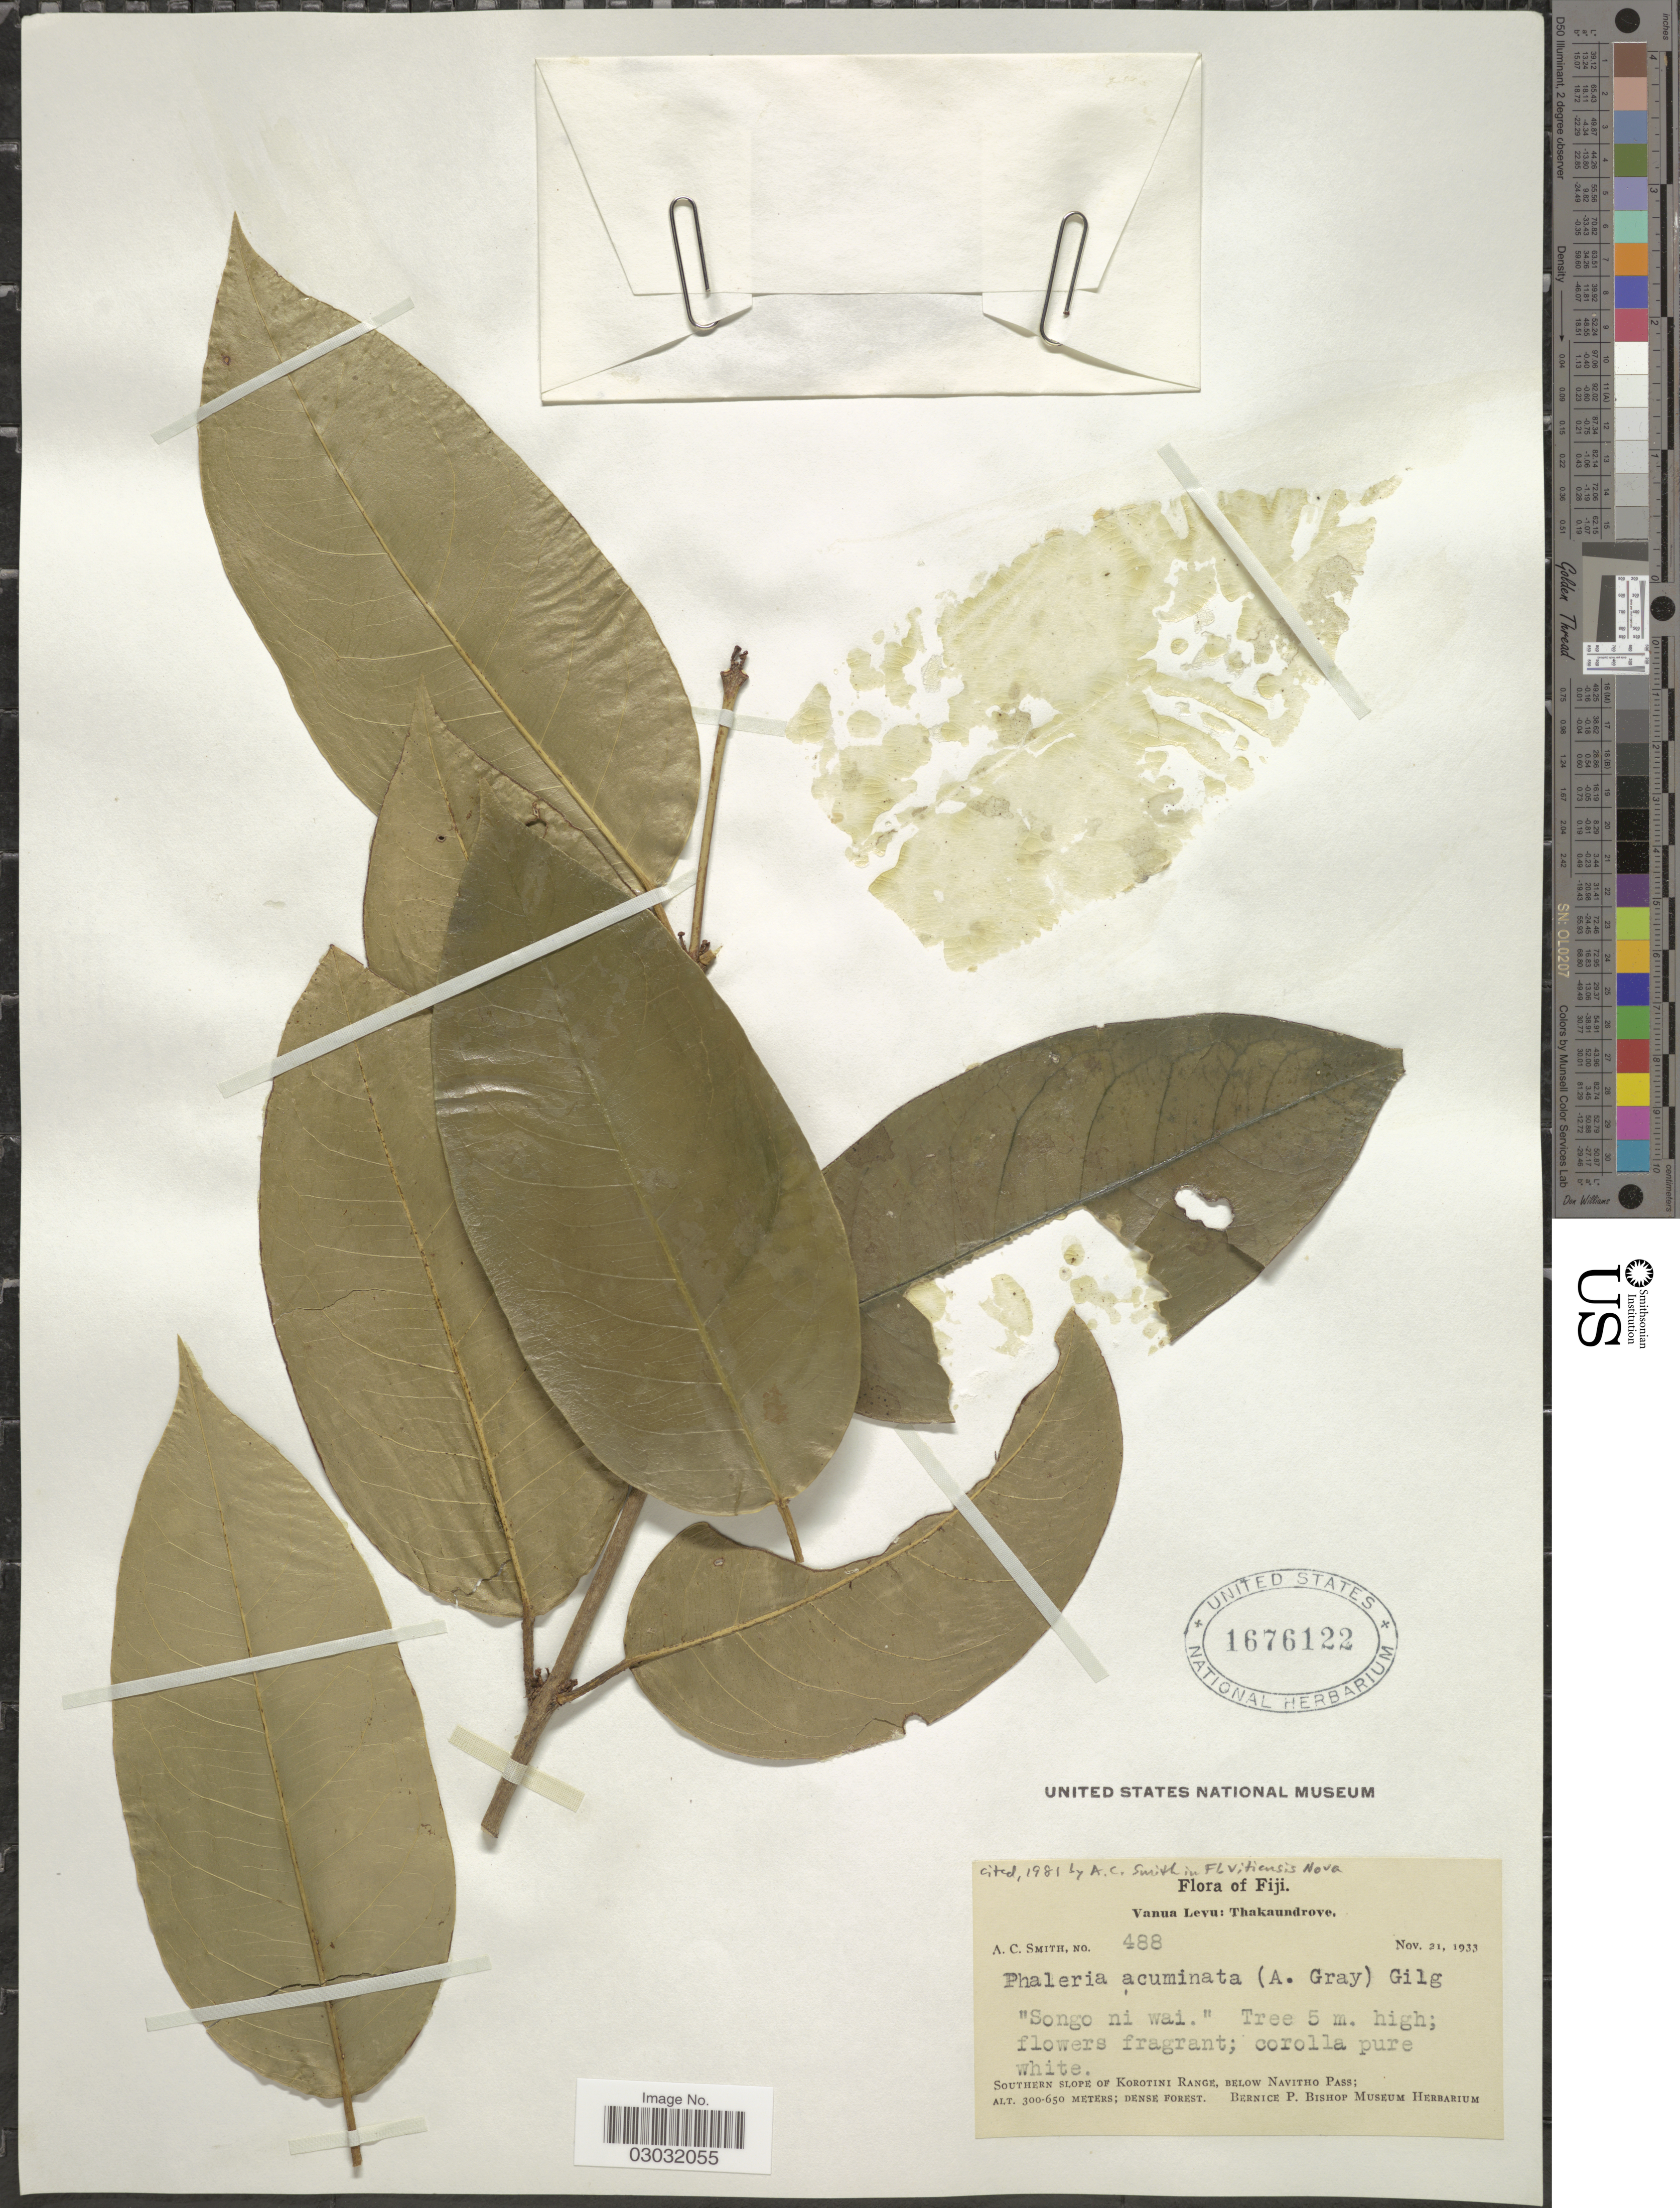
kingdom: Plantae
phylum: Tracheophyta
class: Magnoliopsida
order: Malvales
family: Thymelaeaceae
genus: Phaleria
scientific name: Phaleria acuminata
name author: (A. Gray) Gilg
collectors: A. C. Smith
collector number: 488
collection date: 1933-11-21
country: Fiji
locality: Vanua Levu: Thakaundrove, Southern slope of Korotini Range, below Navitho Pass.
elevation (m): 300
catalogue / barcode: US 1676122